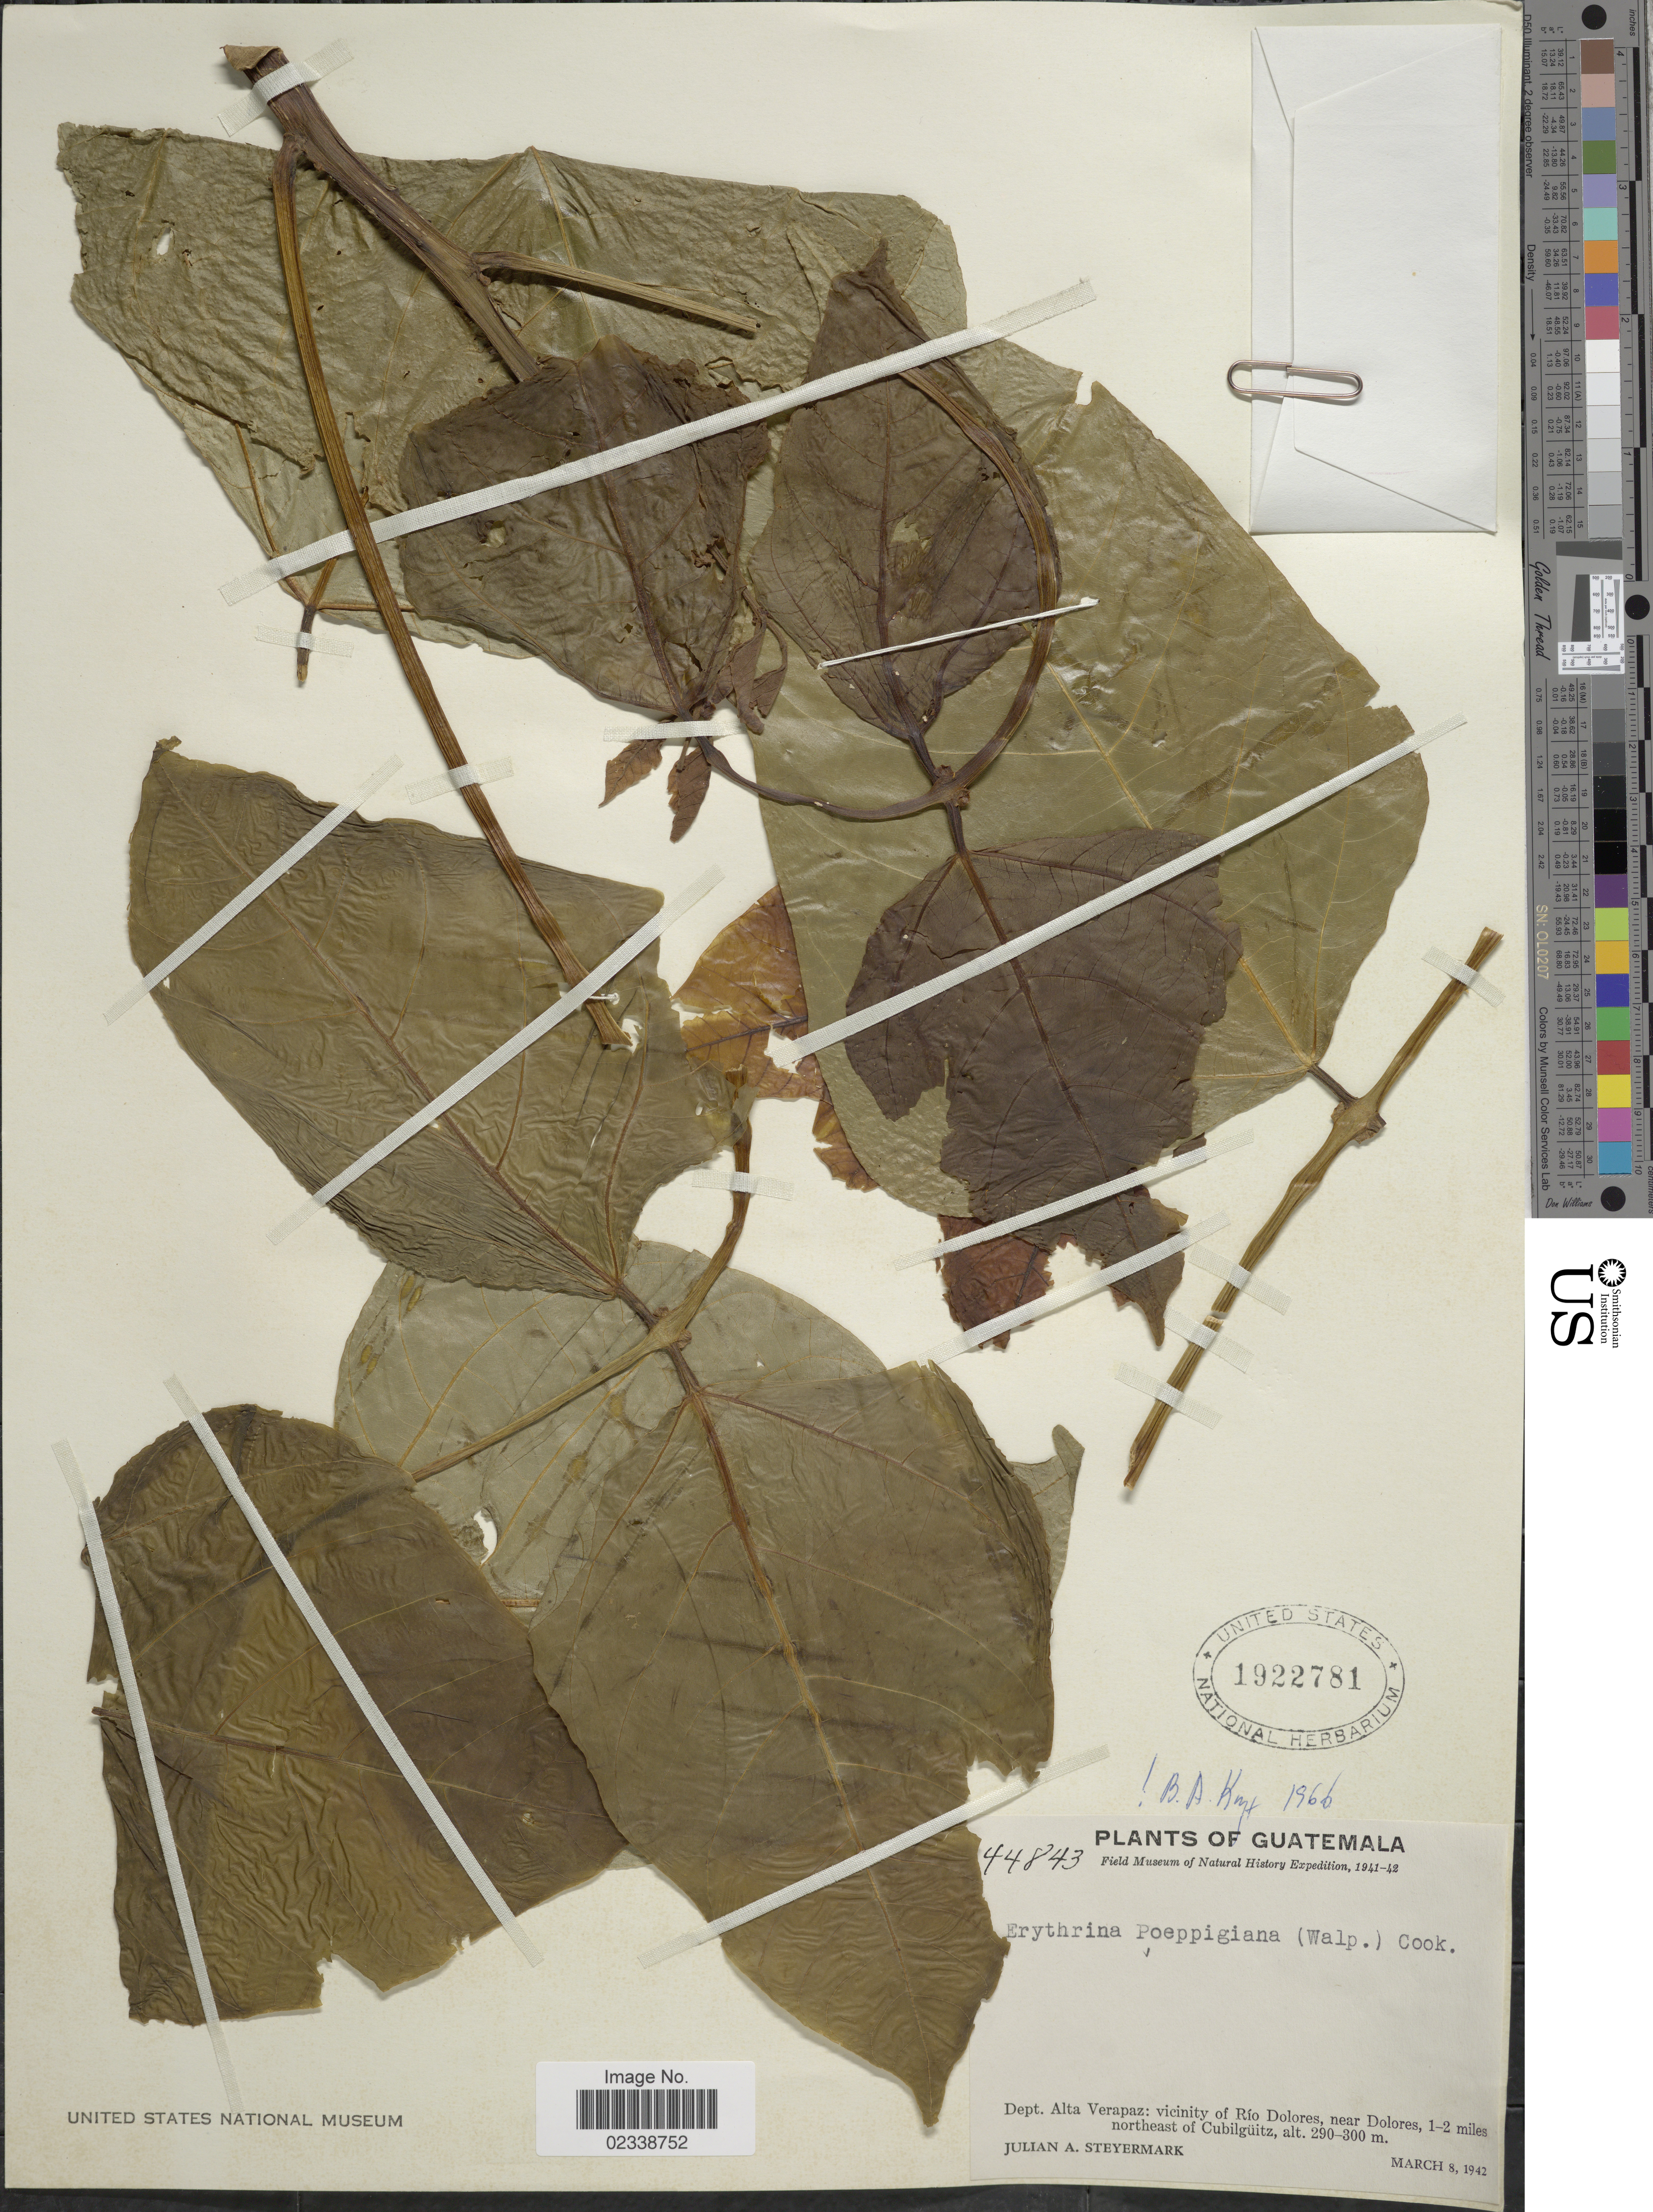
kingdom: Plantae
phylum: Tracheophyta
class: Magnoliopsida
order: Fabales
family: Fabaceae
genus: Erythrina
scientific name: Erythrina poeppigiana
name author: (Walp.) O.F. Cook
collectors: J. Steyermark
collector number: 44843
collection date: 1942-03-08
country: Guatemala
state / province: Alta Verapaz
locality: Vicinity of Rio Dolores, near Dolores, 1-2 miles northeast of Cubilguitz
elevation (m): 290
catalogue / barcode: US 1922781